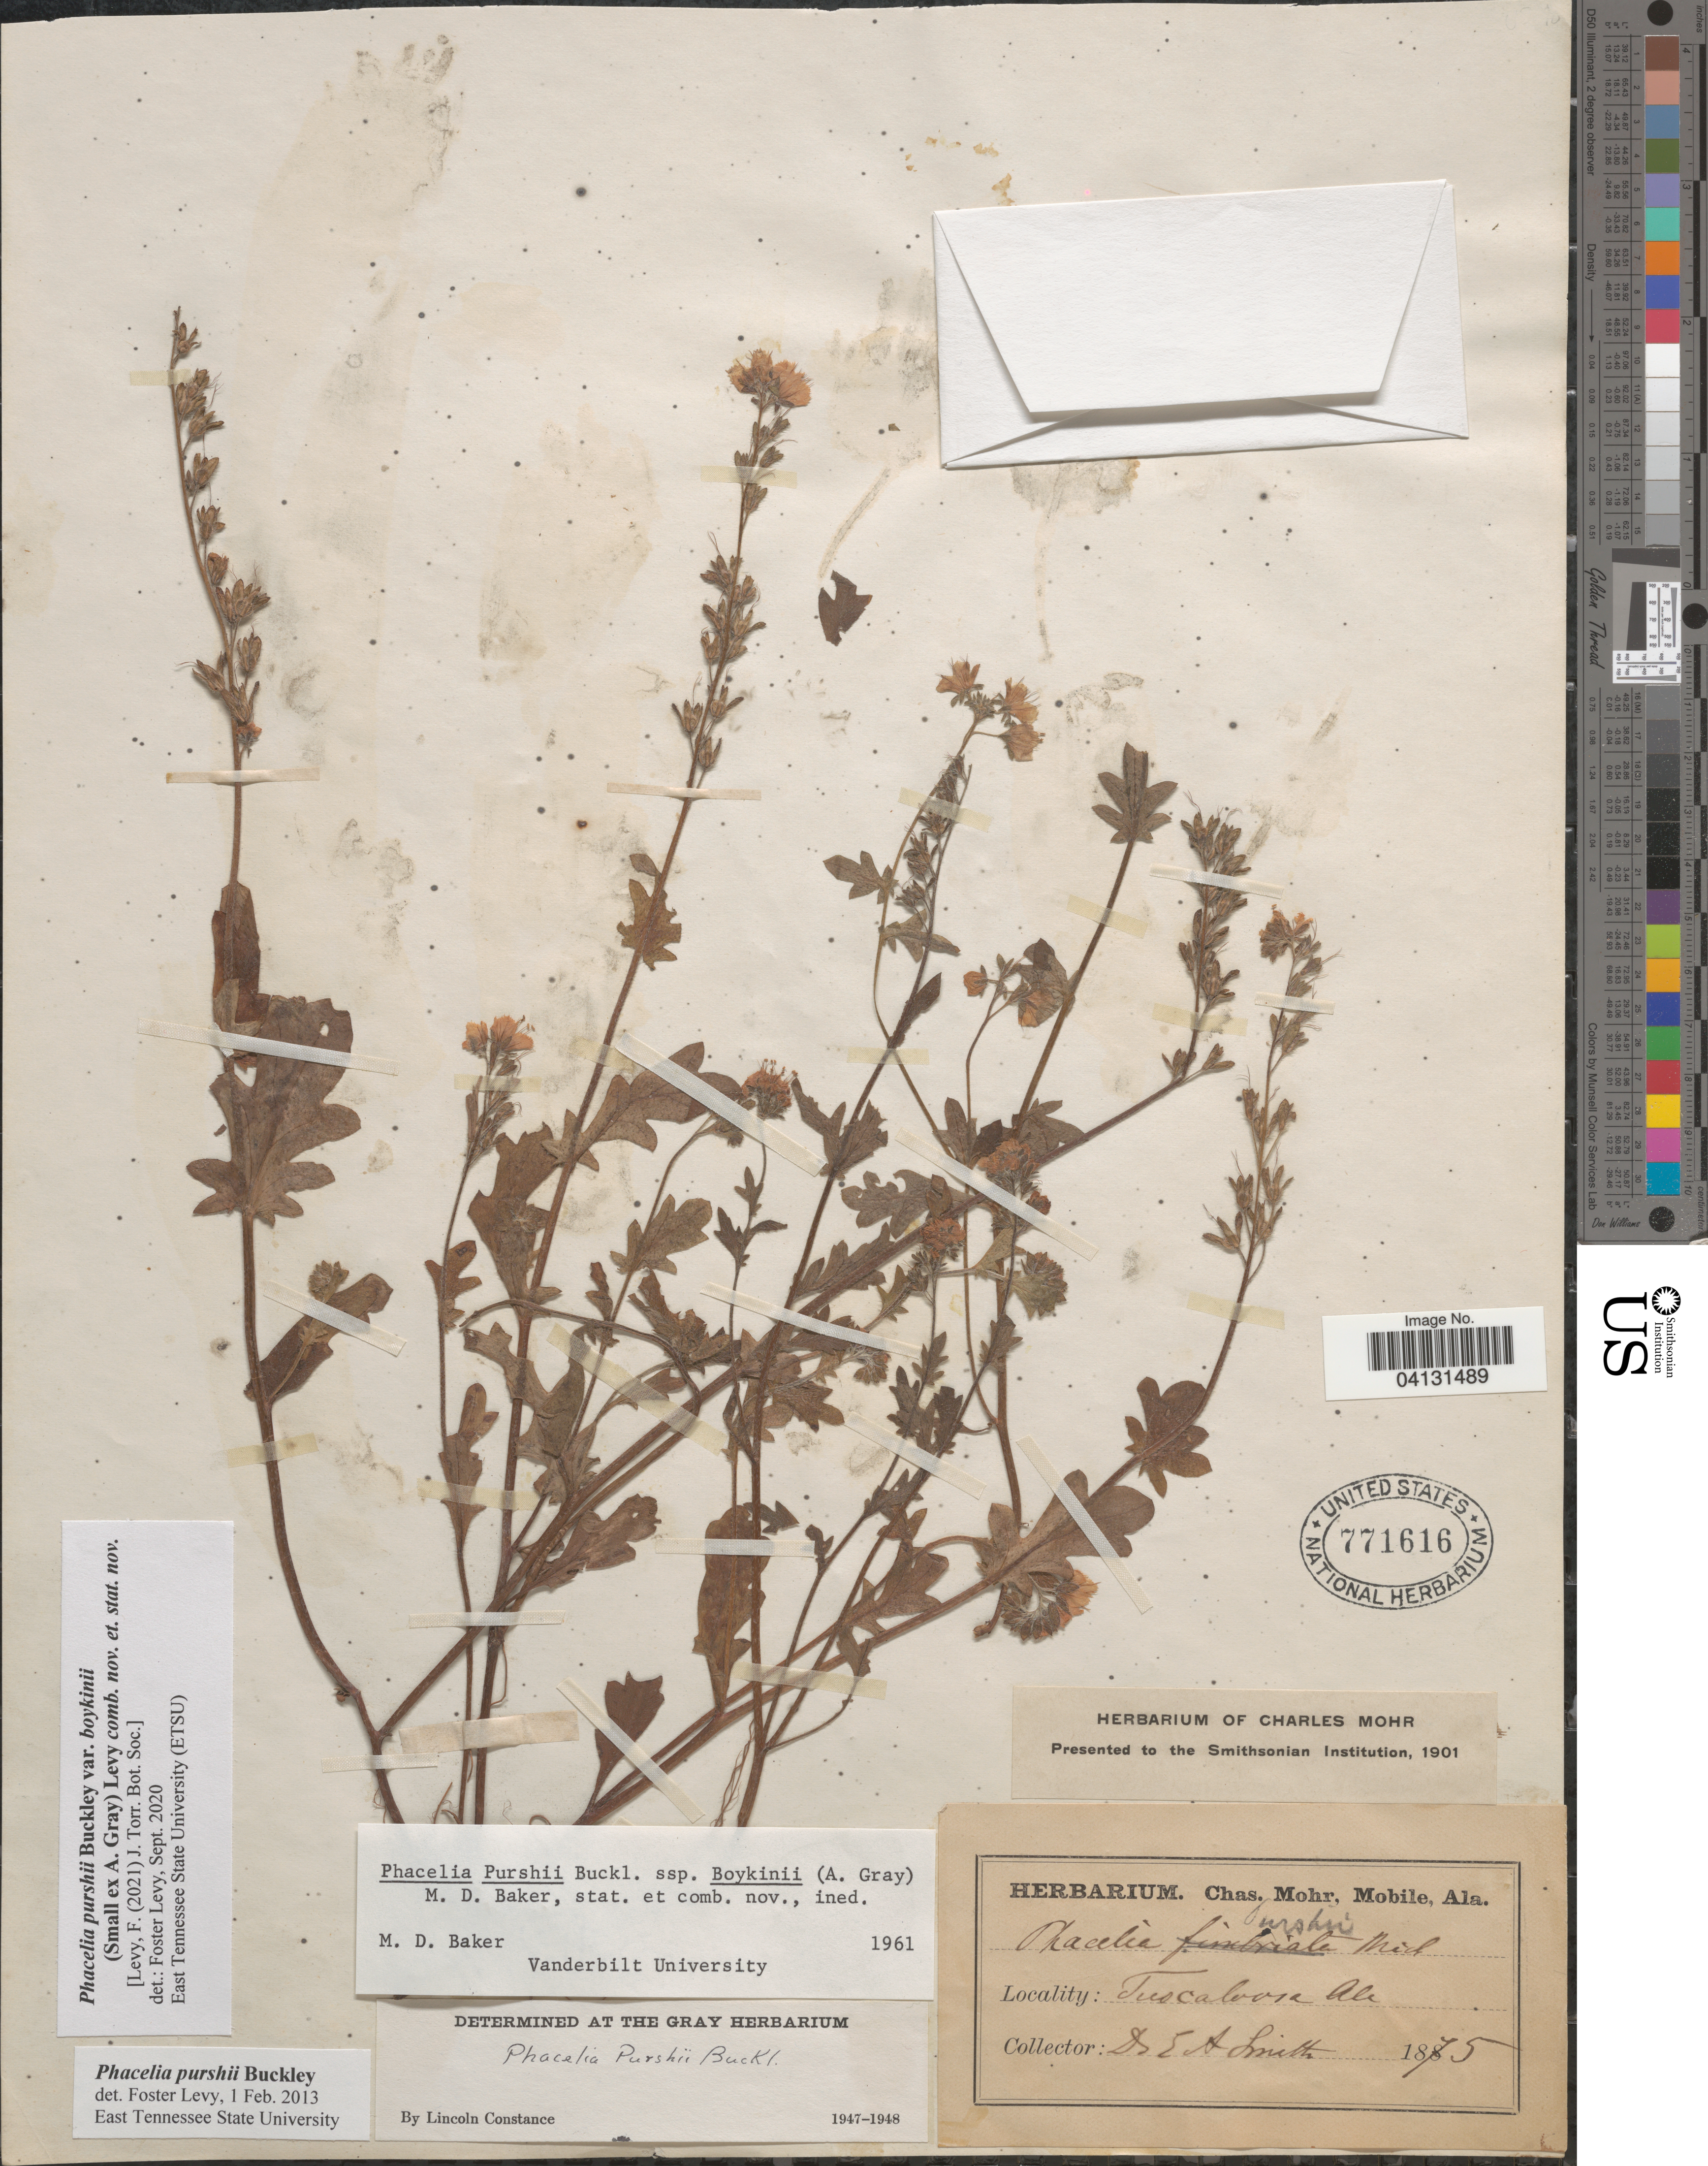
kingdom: Plantae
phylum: Tracheophyta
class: Magnoliopsida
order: Boraginales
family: Hydrophyllaceae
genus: Phacelia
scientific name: Phacelia purshii var. boykinii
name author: (Small ex A. Gray) Levy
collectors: E. A. Smith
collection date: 1875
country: United States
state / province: Alabama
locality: Tuscaloosa.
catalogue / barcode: US 771616